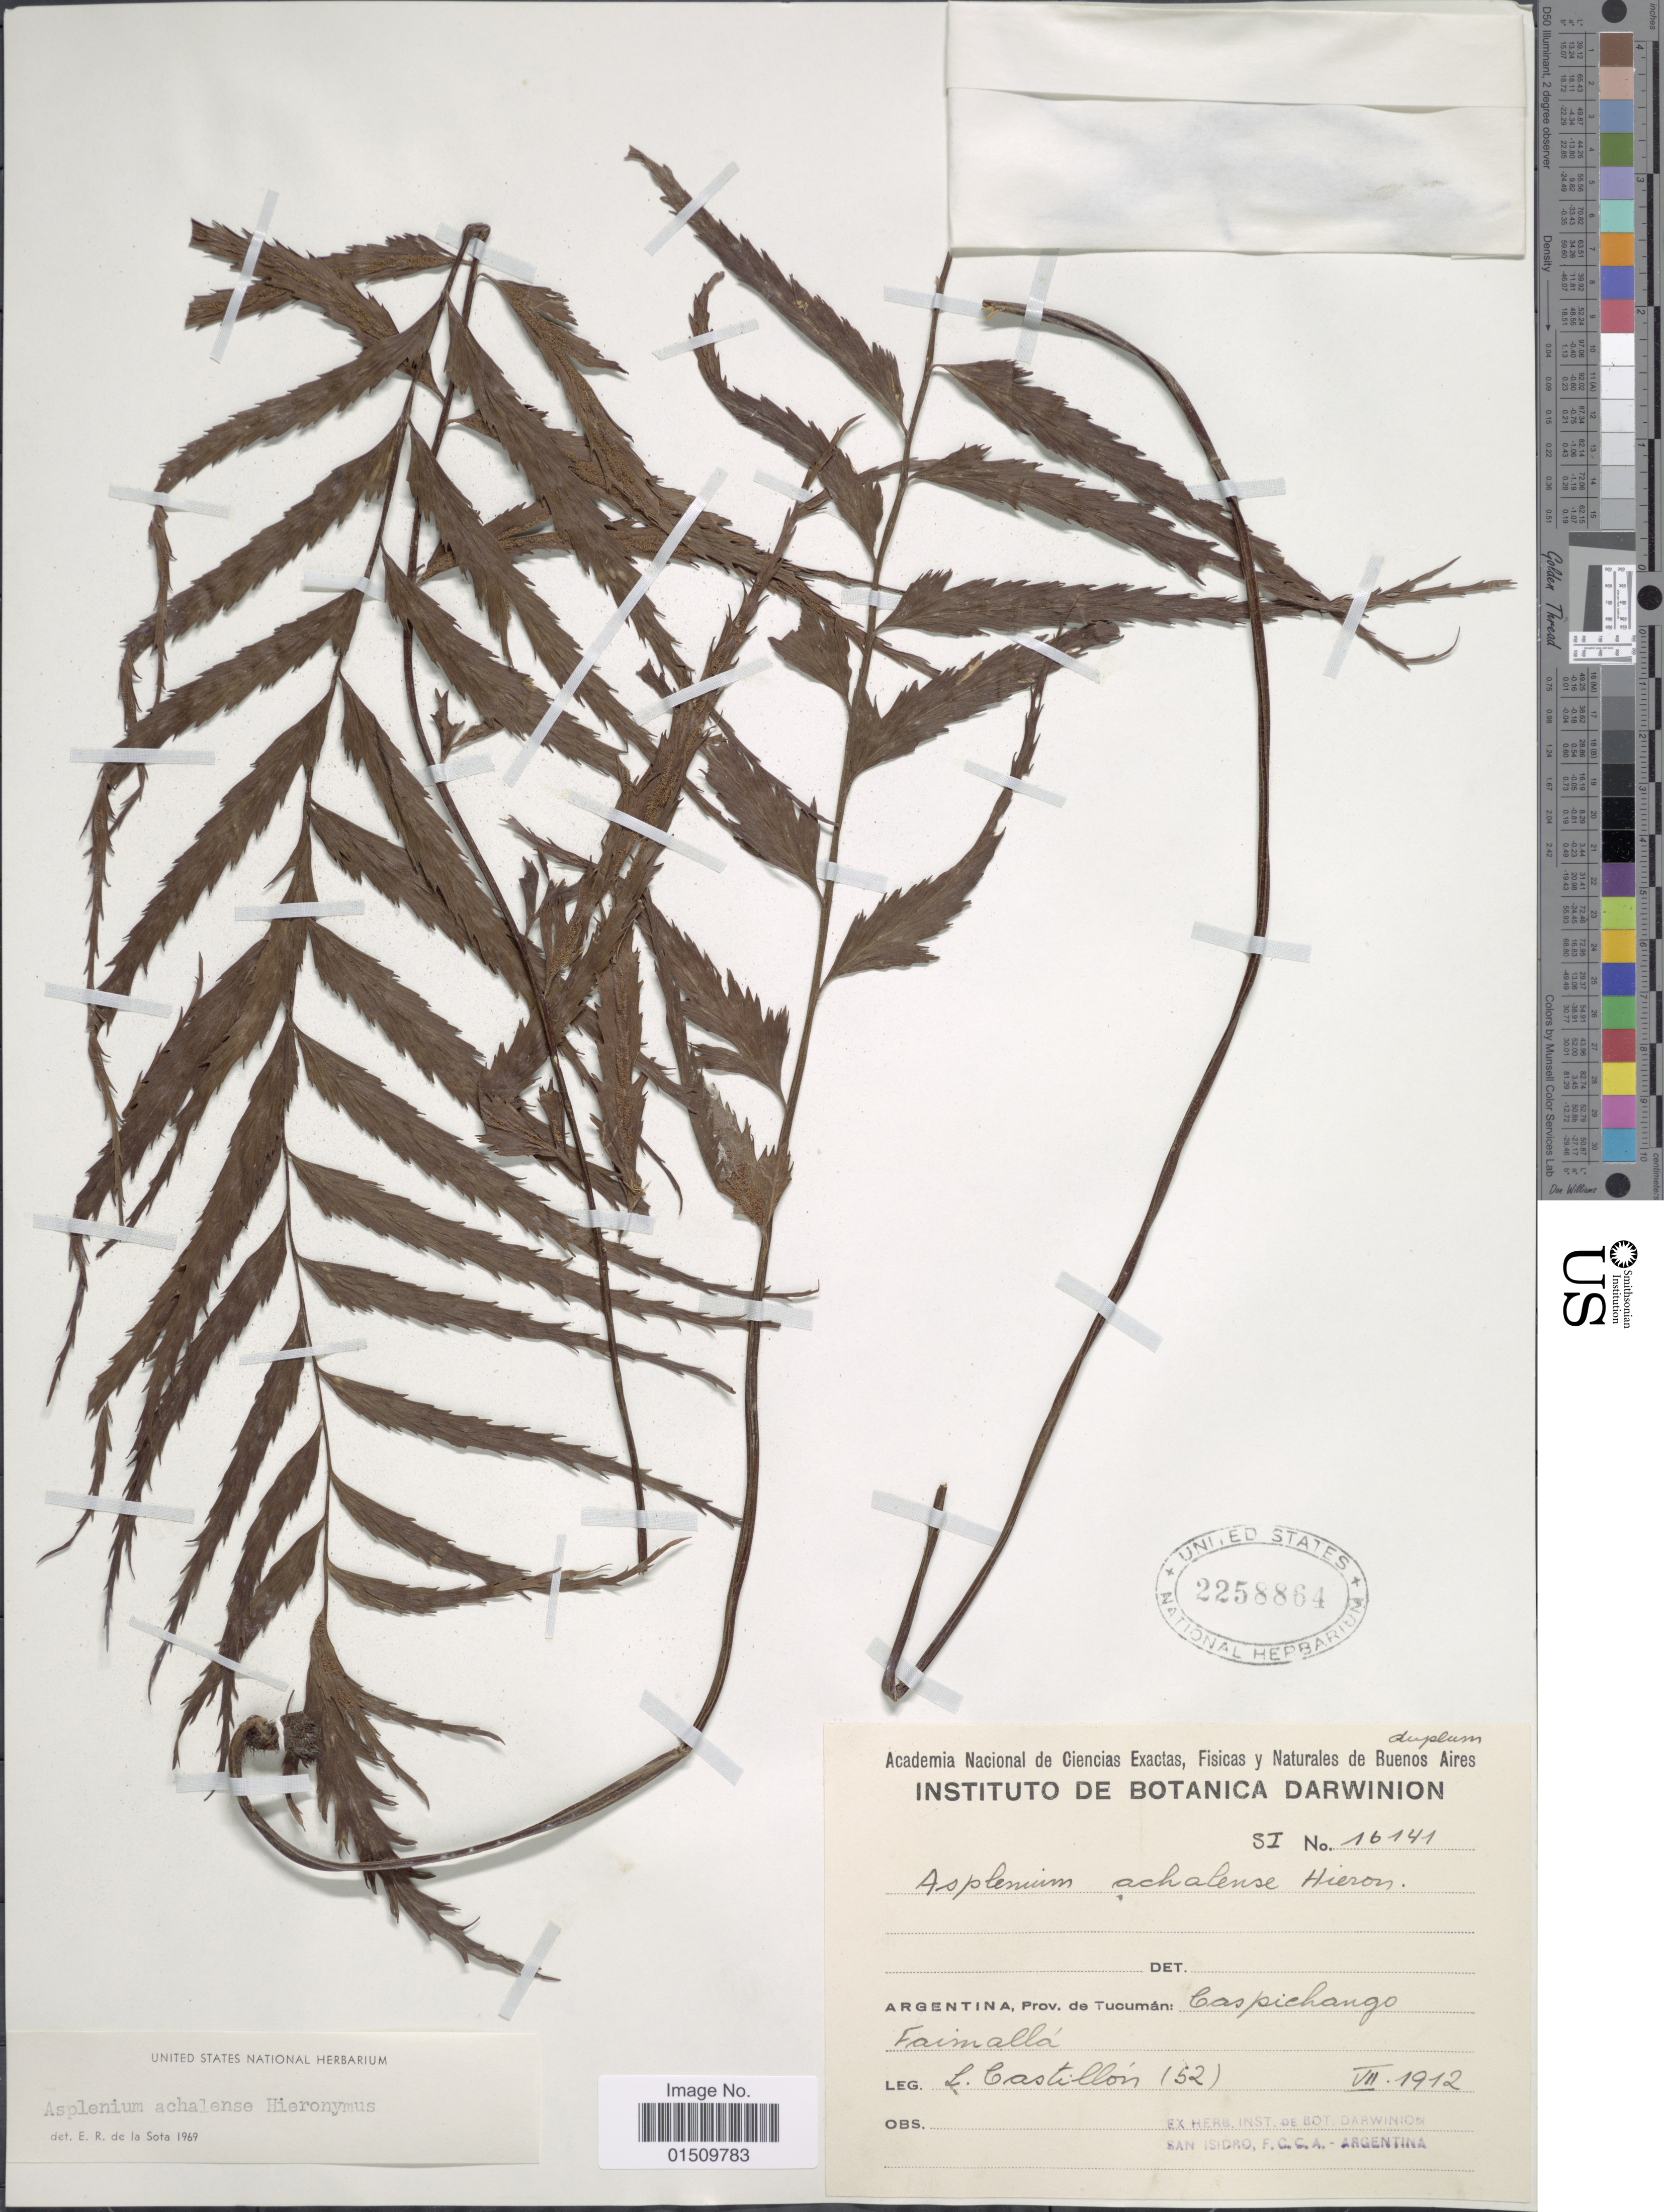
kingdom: Plantae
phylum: Tracheophyta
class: Polypodiopsida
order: Polypodiales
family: Aspleniaceae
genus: Asplenium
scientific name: Asplenium achalense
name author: Hieron.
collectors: L. Castillón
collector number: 52/SI 16141*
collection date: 1912-07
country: Argentina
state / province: Tucuman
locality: Caspichango, Faimalla.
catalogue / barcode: US 2258864